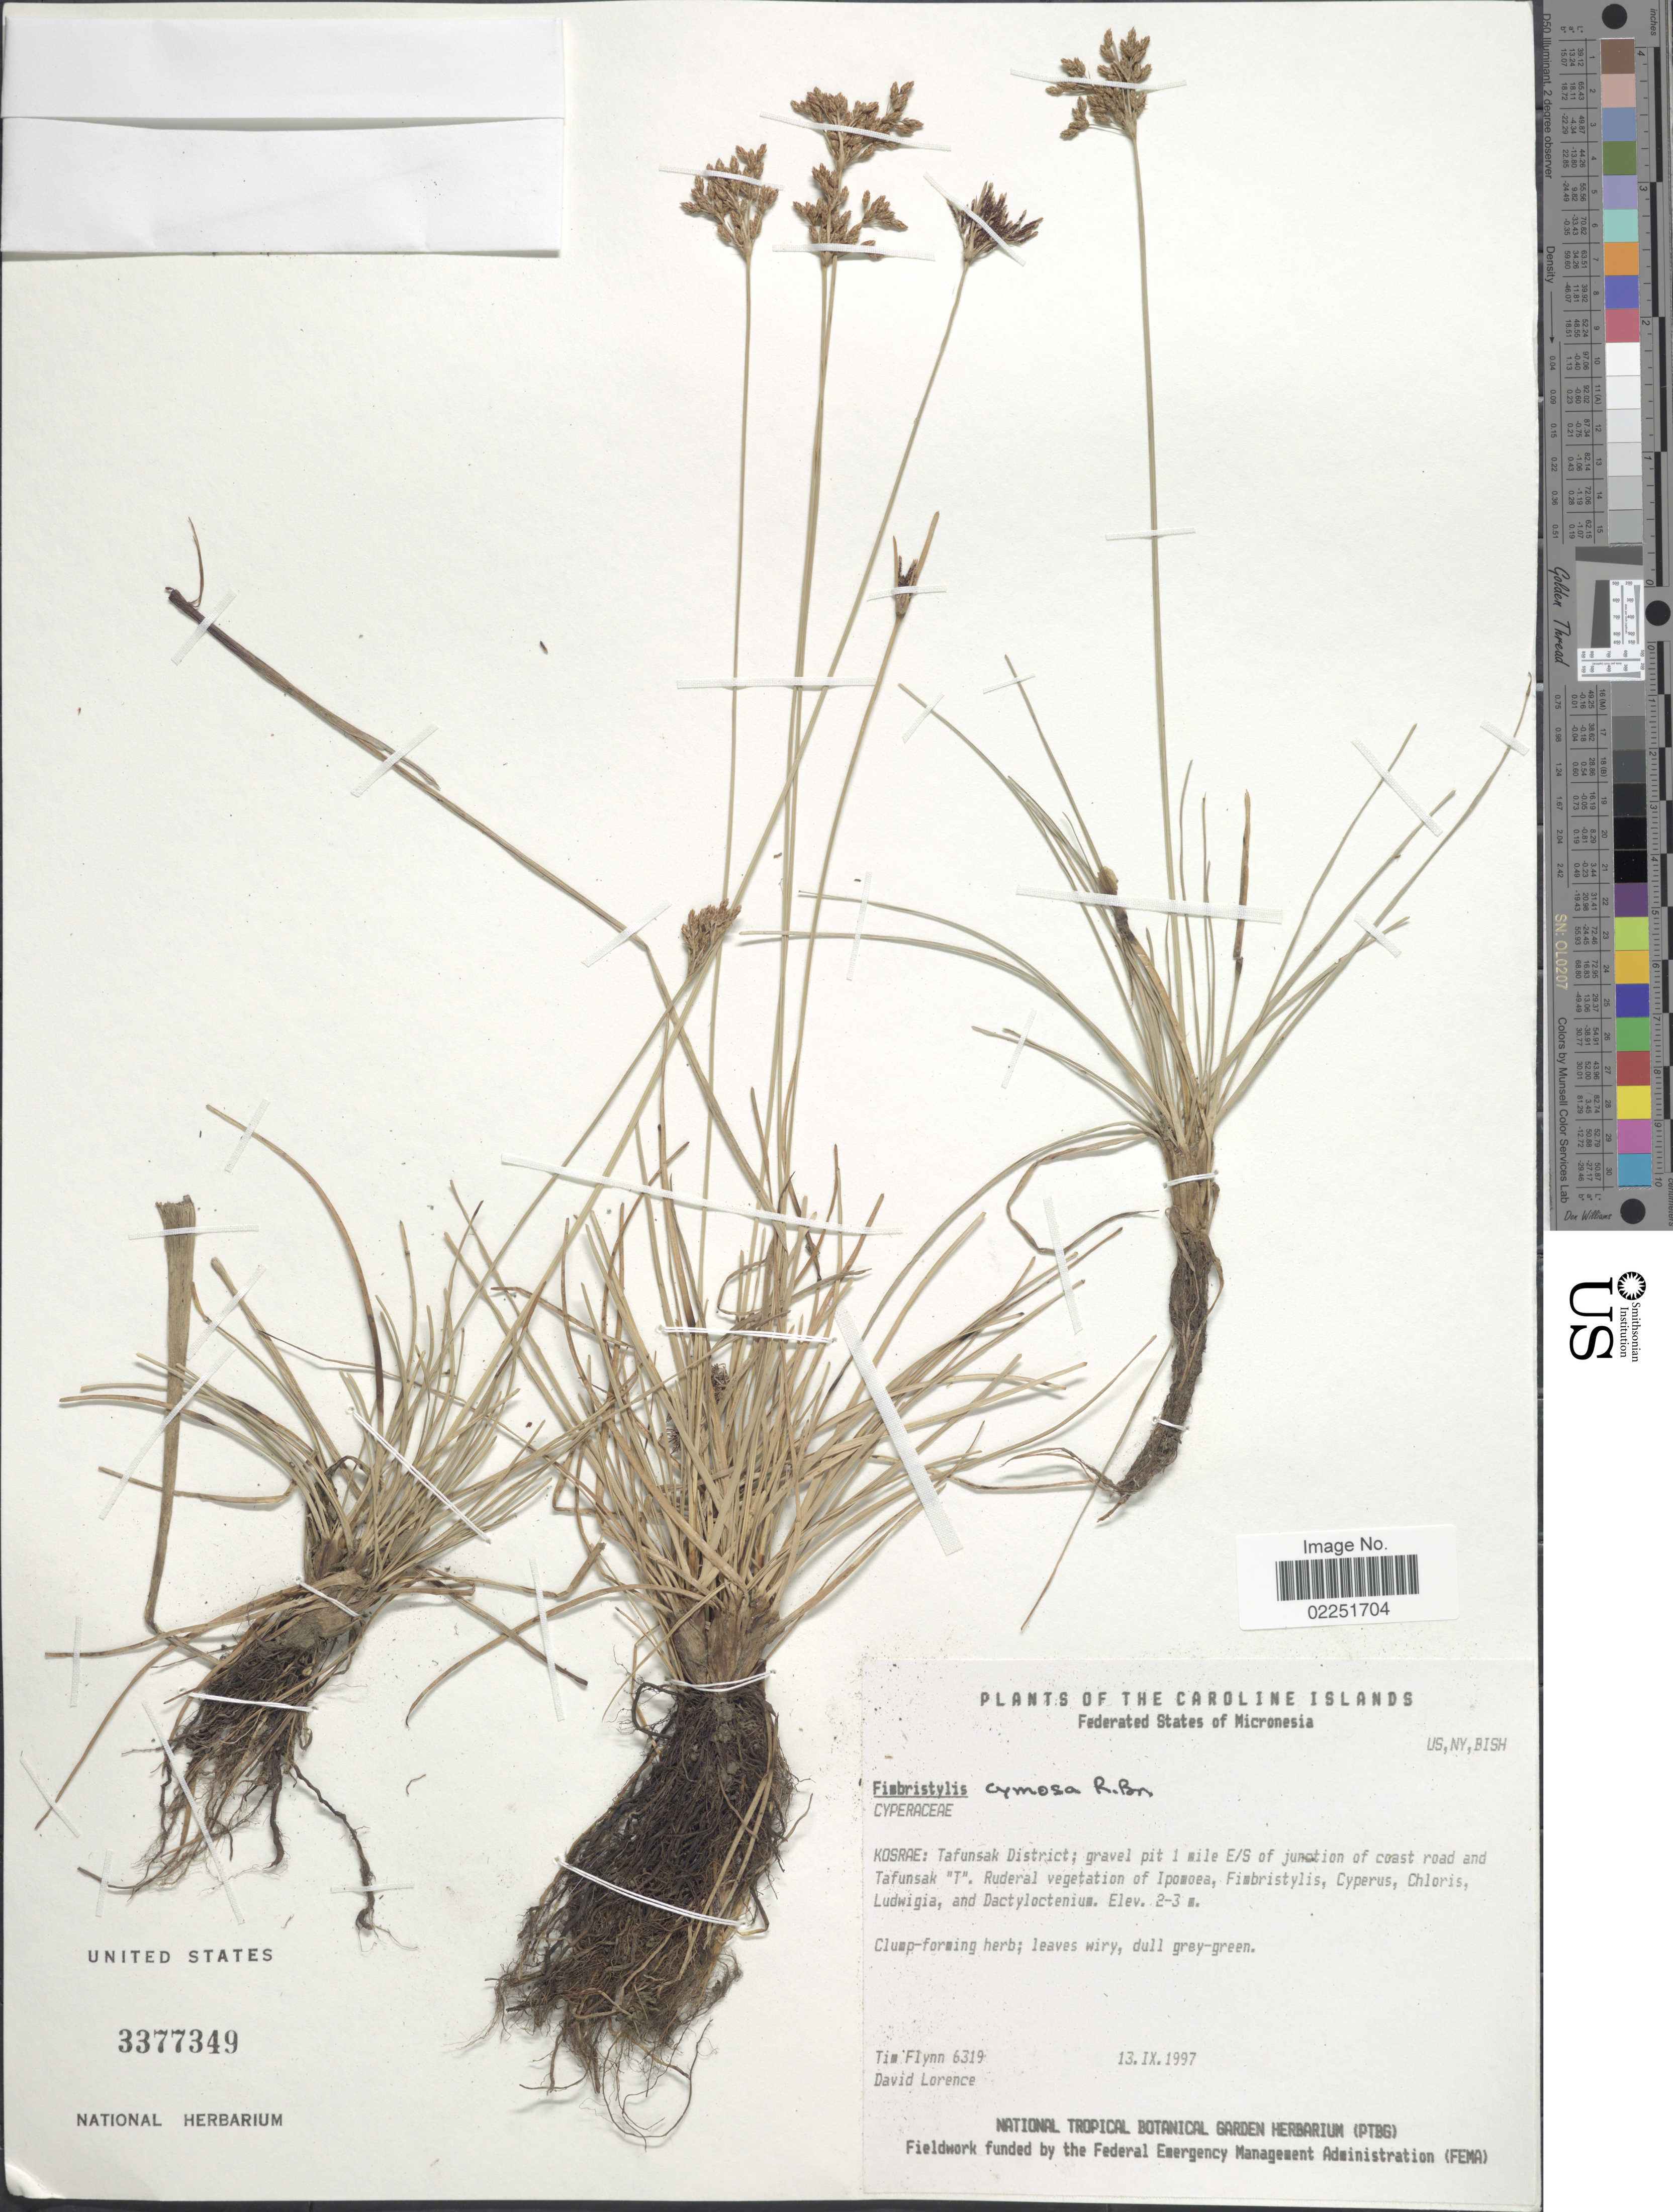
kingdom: Plantae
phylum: Tracheophyta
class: Liliopsida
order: Poales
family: Cyperaceae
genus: Fimbristylis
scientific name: Fimbristylis cymosa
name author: R. Br.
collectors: T. W. Flynn & D. Lorence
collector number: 6319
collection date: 1997-09-13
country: Micronesia, Federated States of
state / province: Kosrae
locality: Caroline Islands. Tafunsak District; gravel pit 1 mile E/S of junction of coast road and Tafunsak "T"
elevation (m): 2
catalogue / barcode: US 3377349